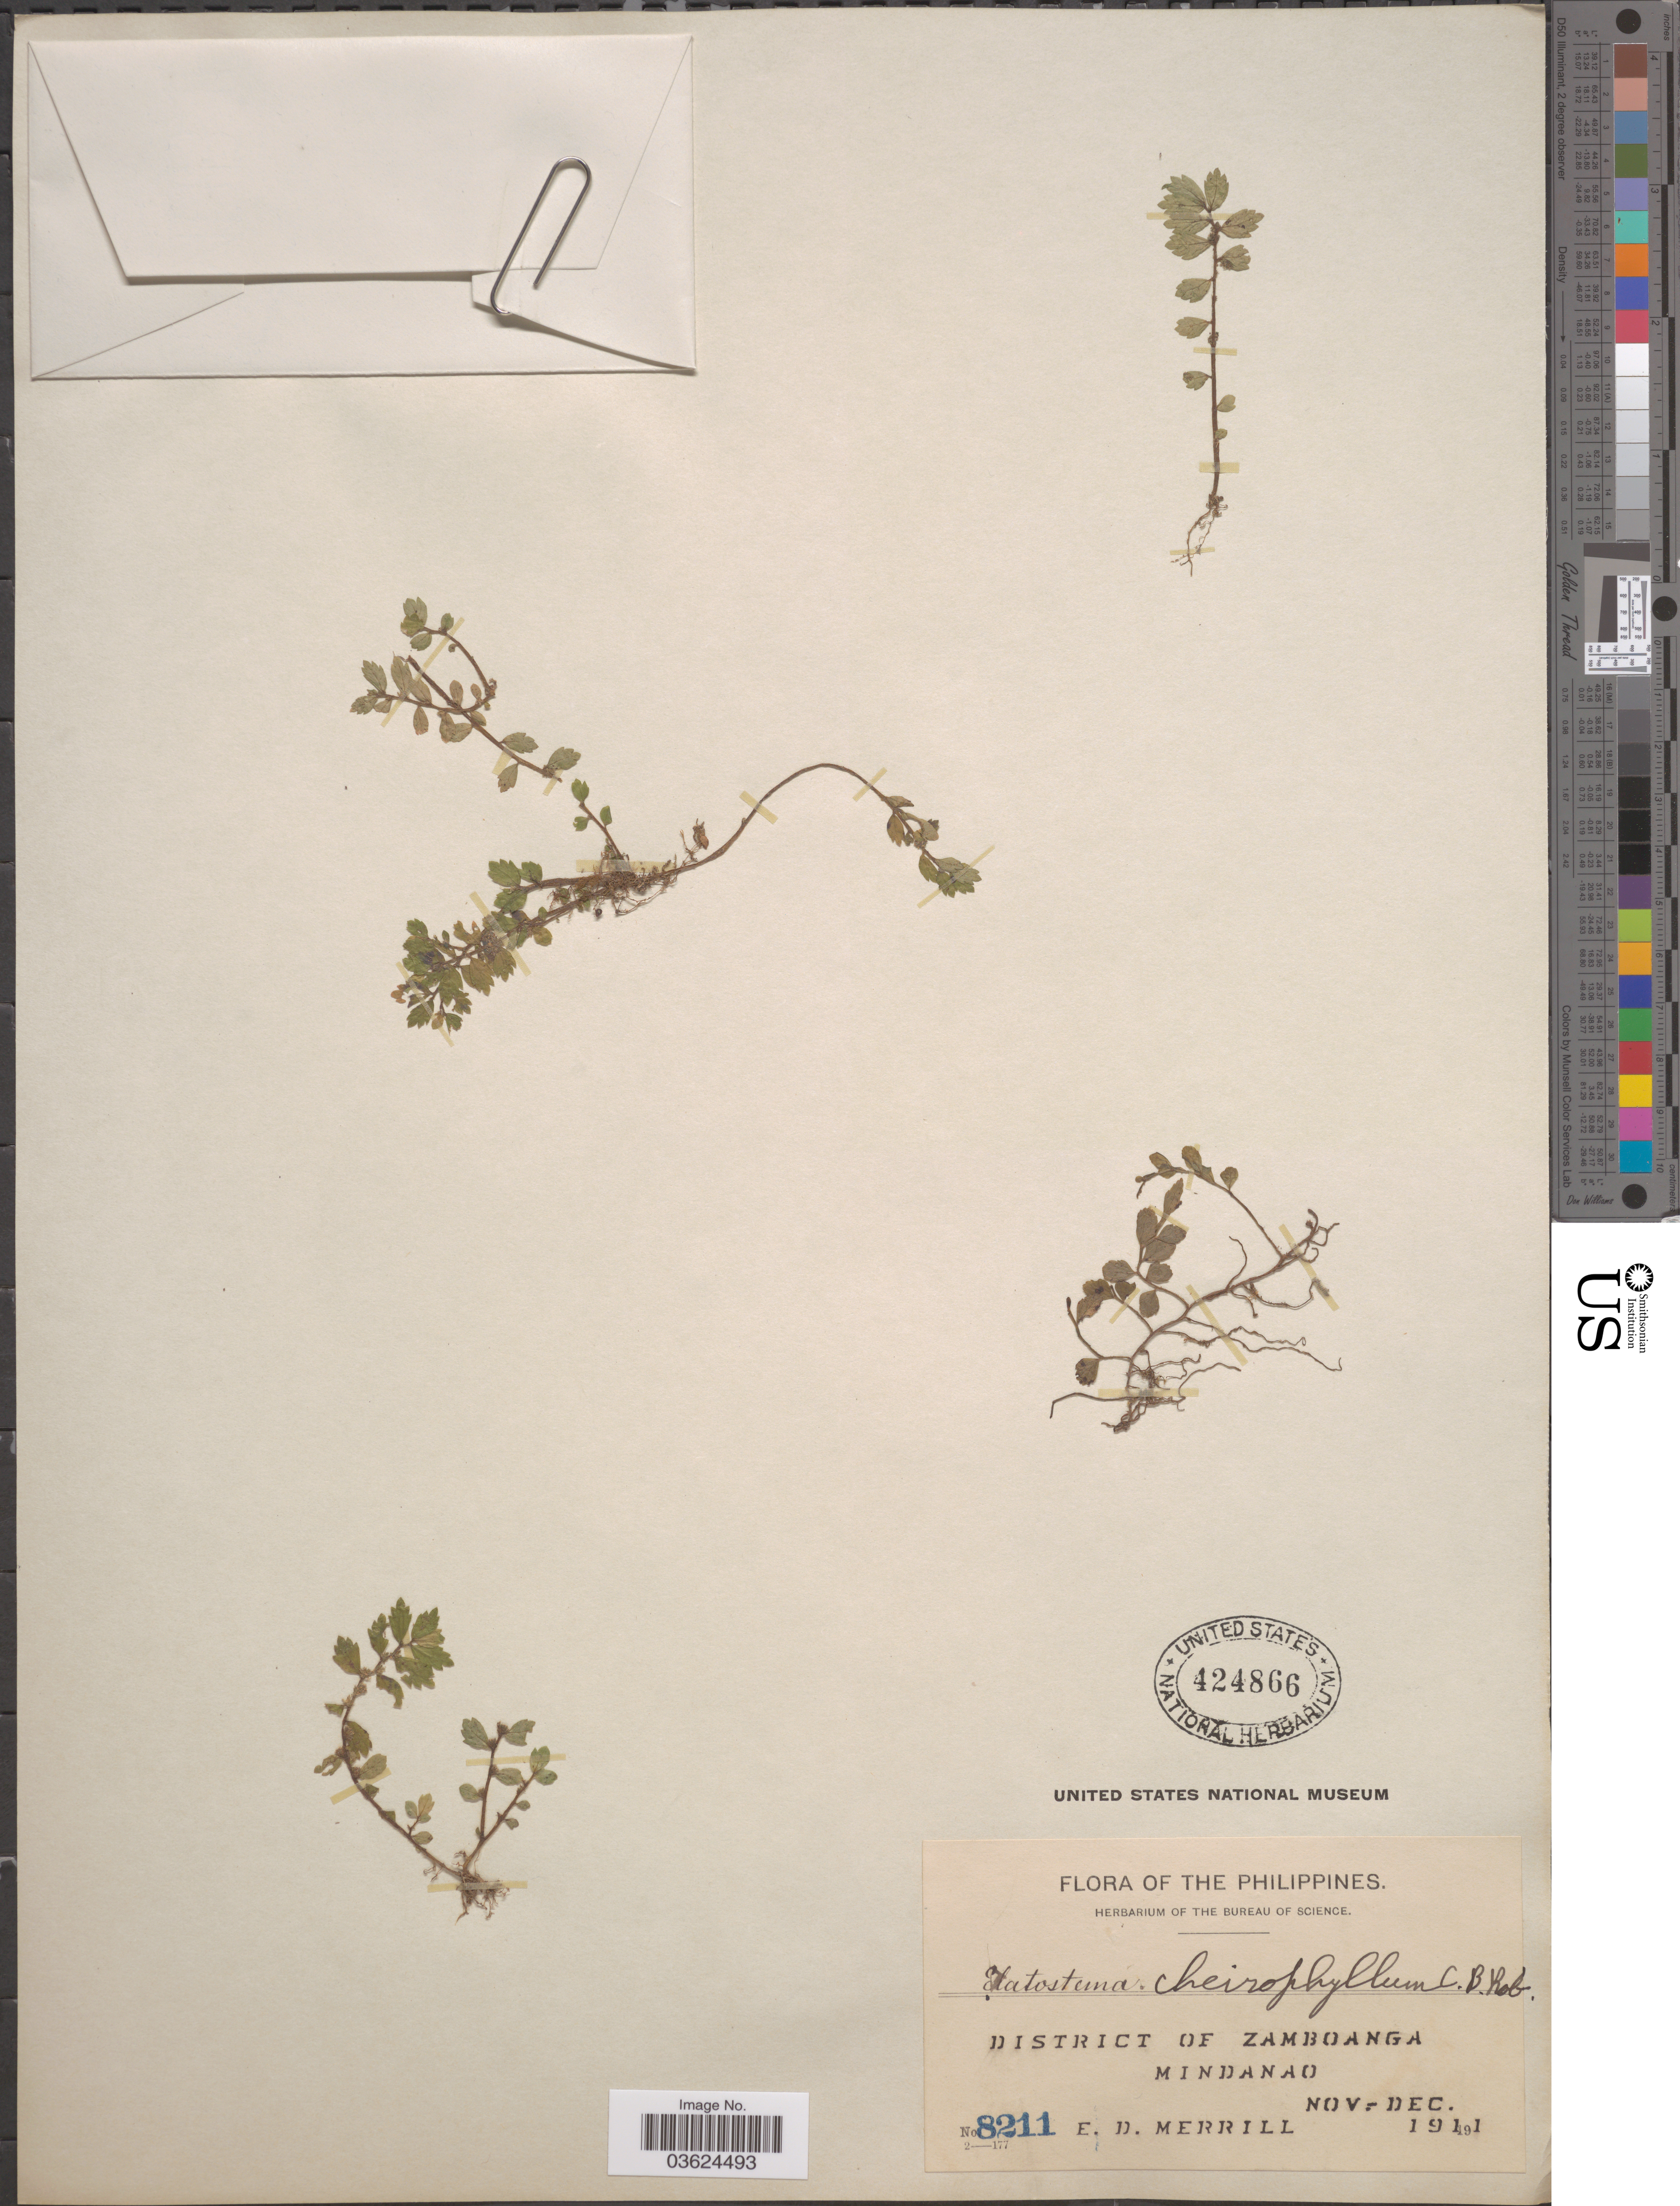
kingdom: Plantae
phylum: Tracheophyta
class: Magnoliopsida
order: Rosales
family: Urticaceae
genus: Elatostema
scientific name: Elatostema cheirophyllum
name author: C.B. Rob.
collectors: E. D. Merrill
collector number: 8211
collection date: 1911-11/1911-12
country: Philippines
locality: District of Zamboanga, Mindanao.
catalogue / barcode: US 424866